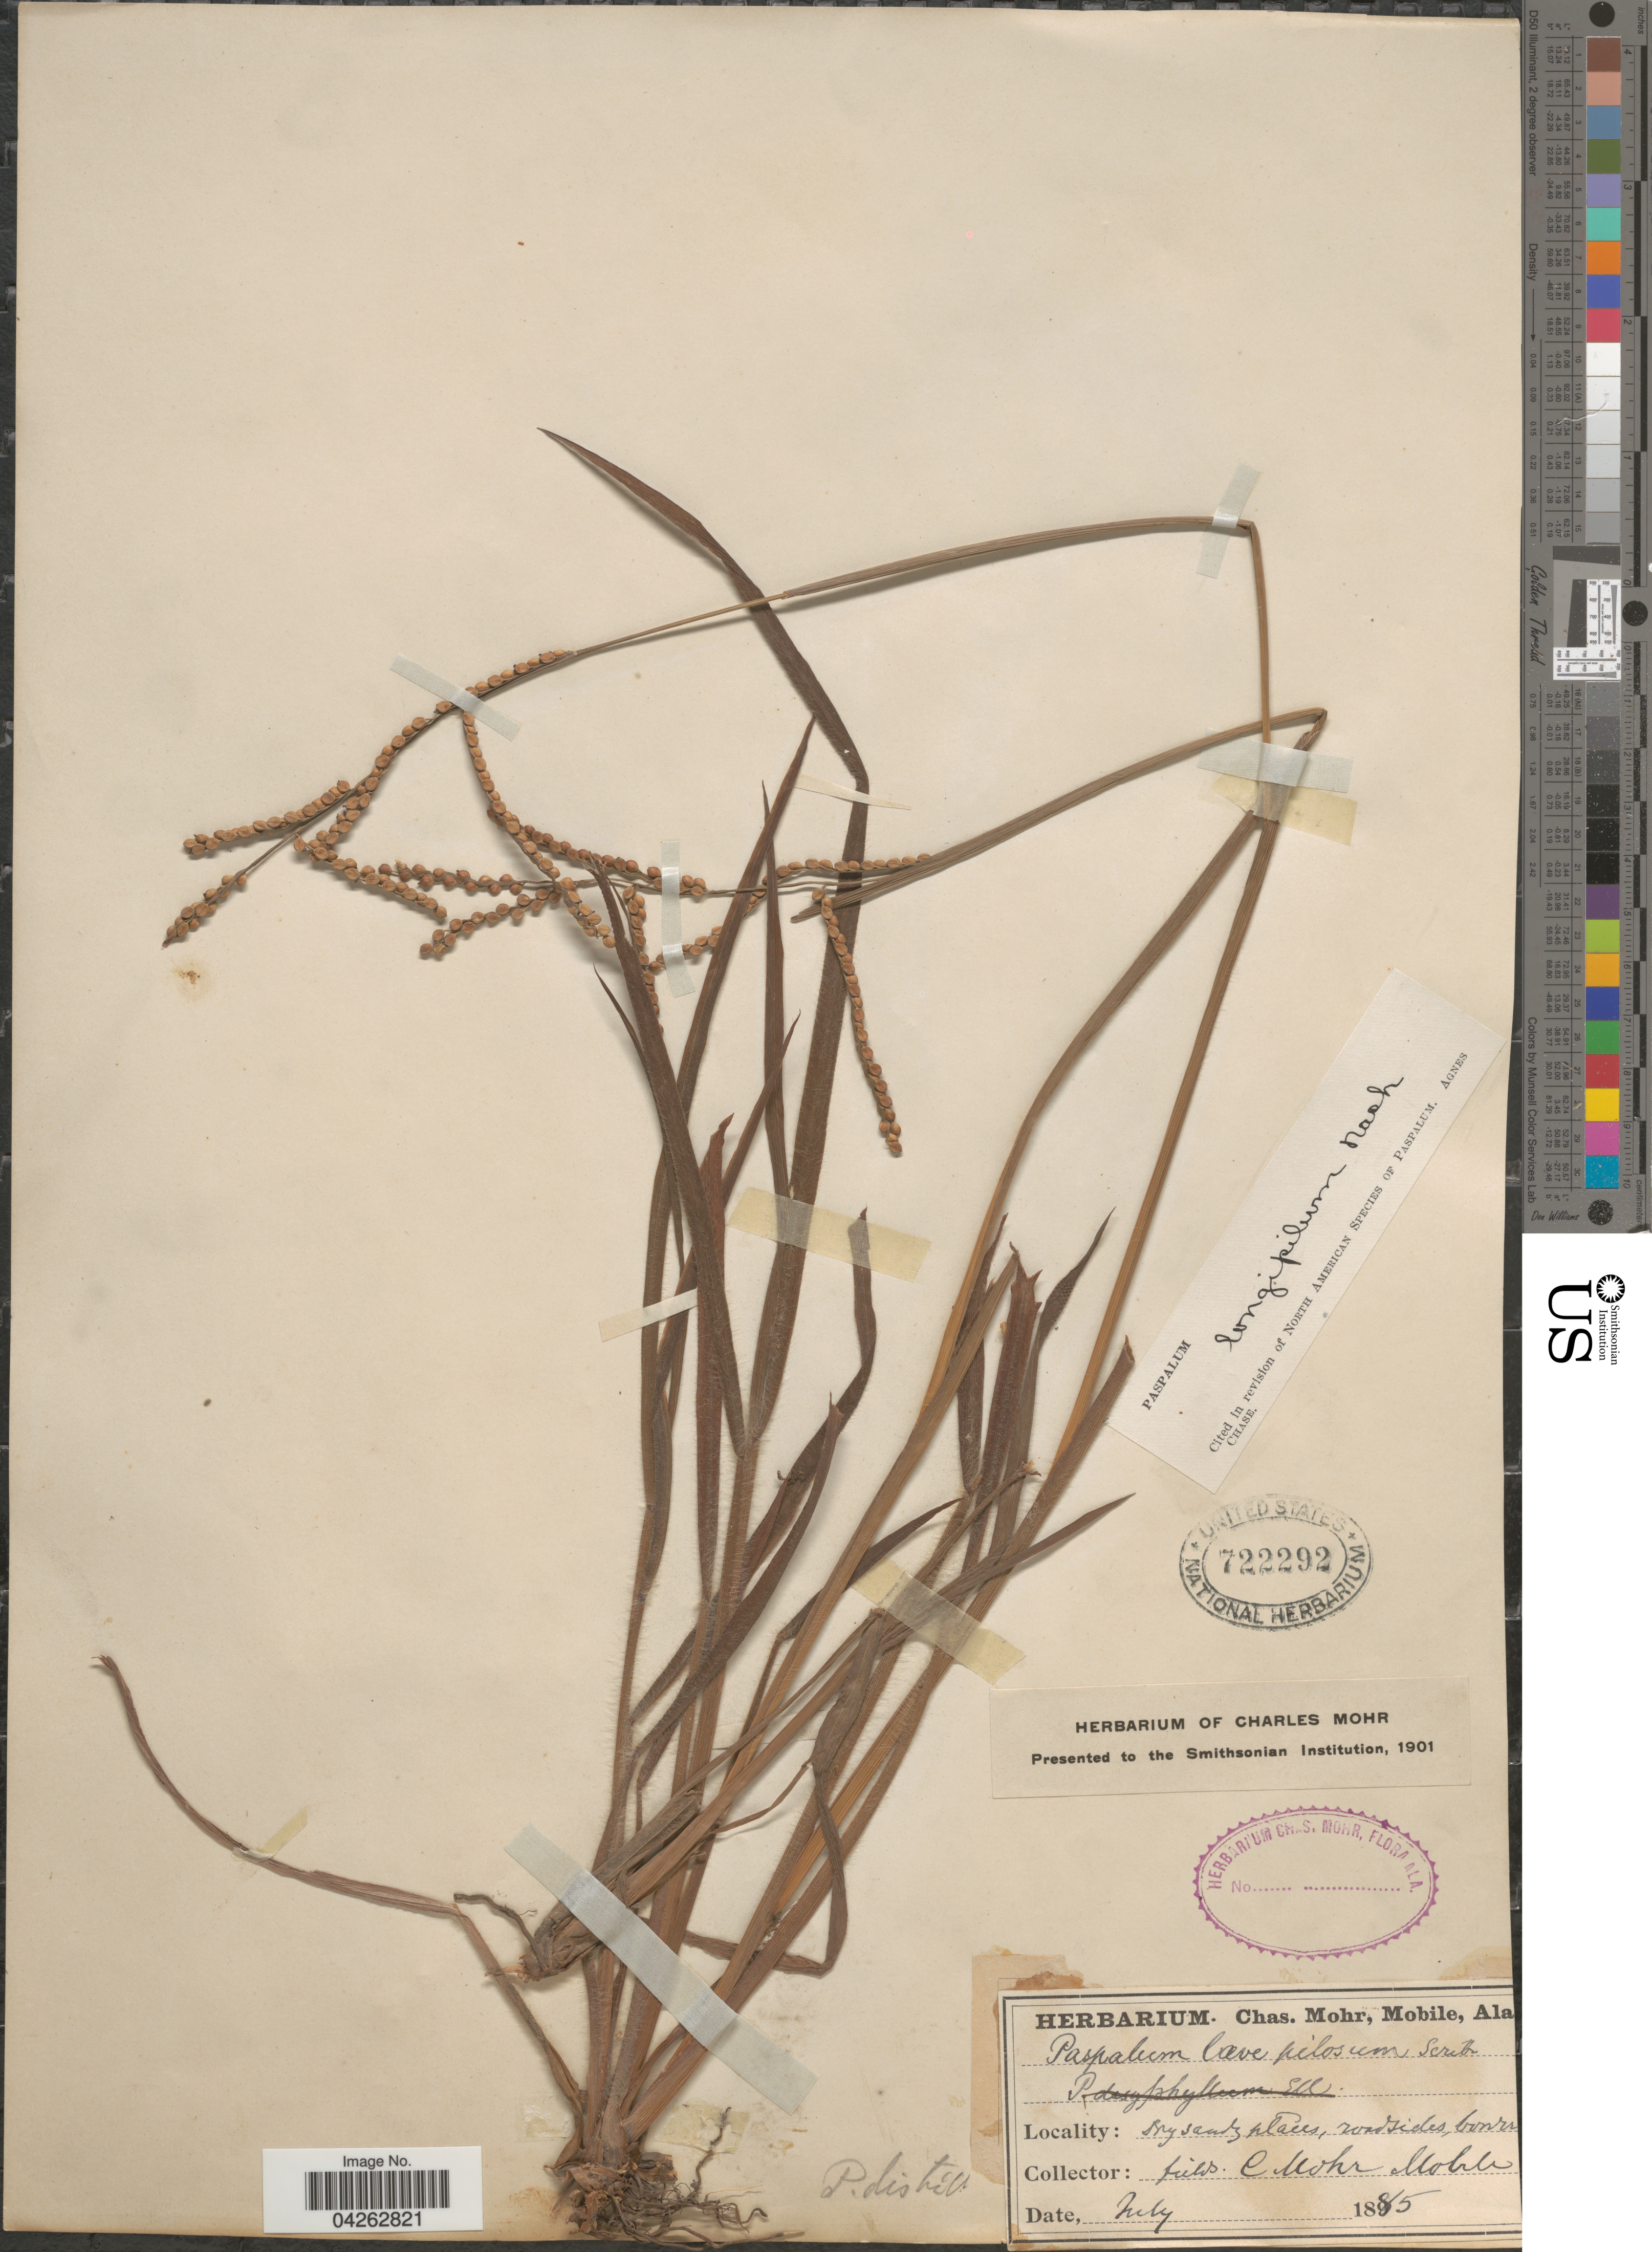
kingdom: Plantae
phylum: Tracheophyta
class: Liliopsida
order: Poales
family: Poaceae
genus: Paspalum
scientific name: Paspalum longipilum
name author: Nash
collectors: Mohr, C. T. (herbarium)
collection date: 1885-07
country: United States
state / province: Alabama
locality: Mobile.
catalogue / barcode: US 722292